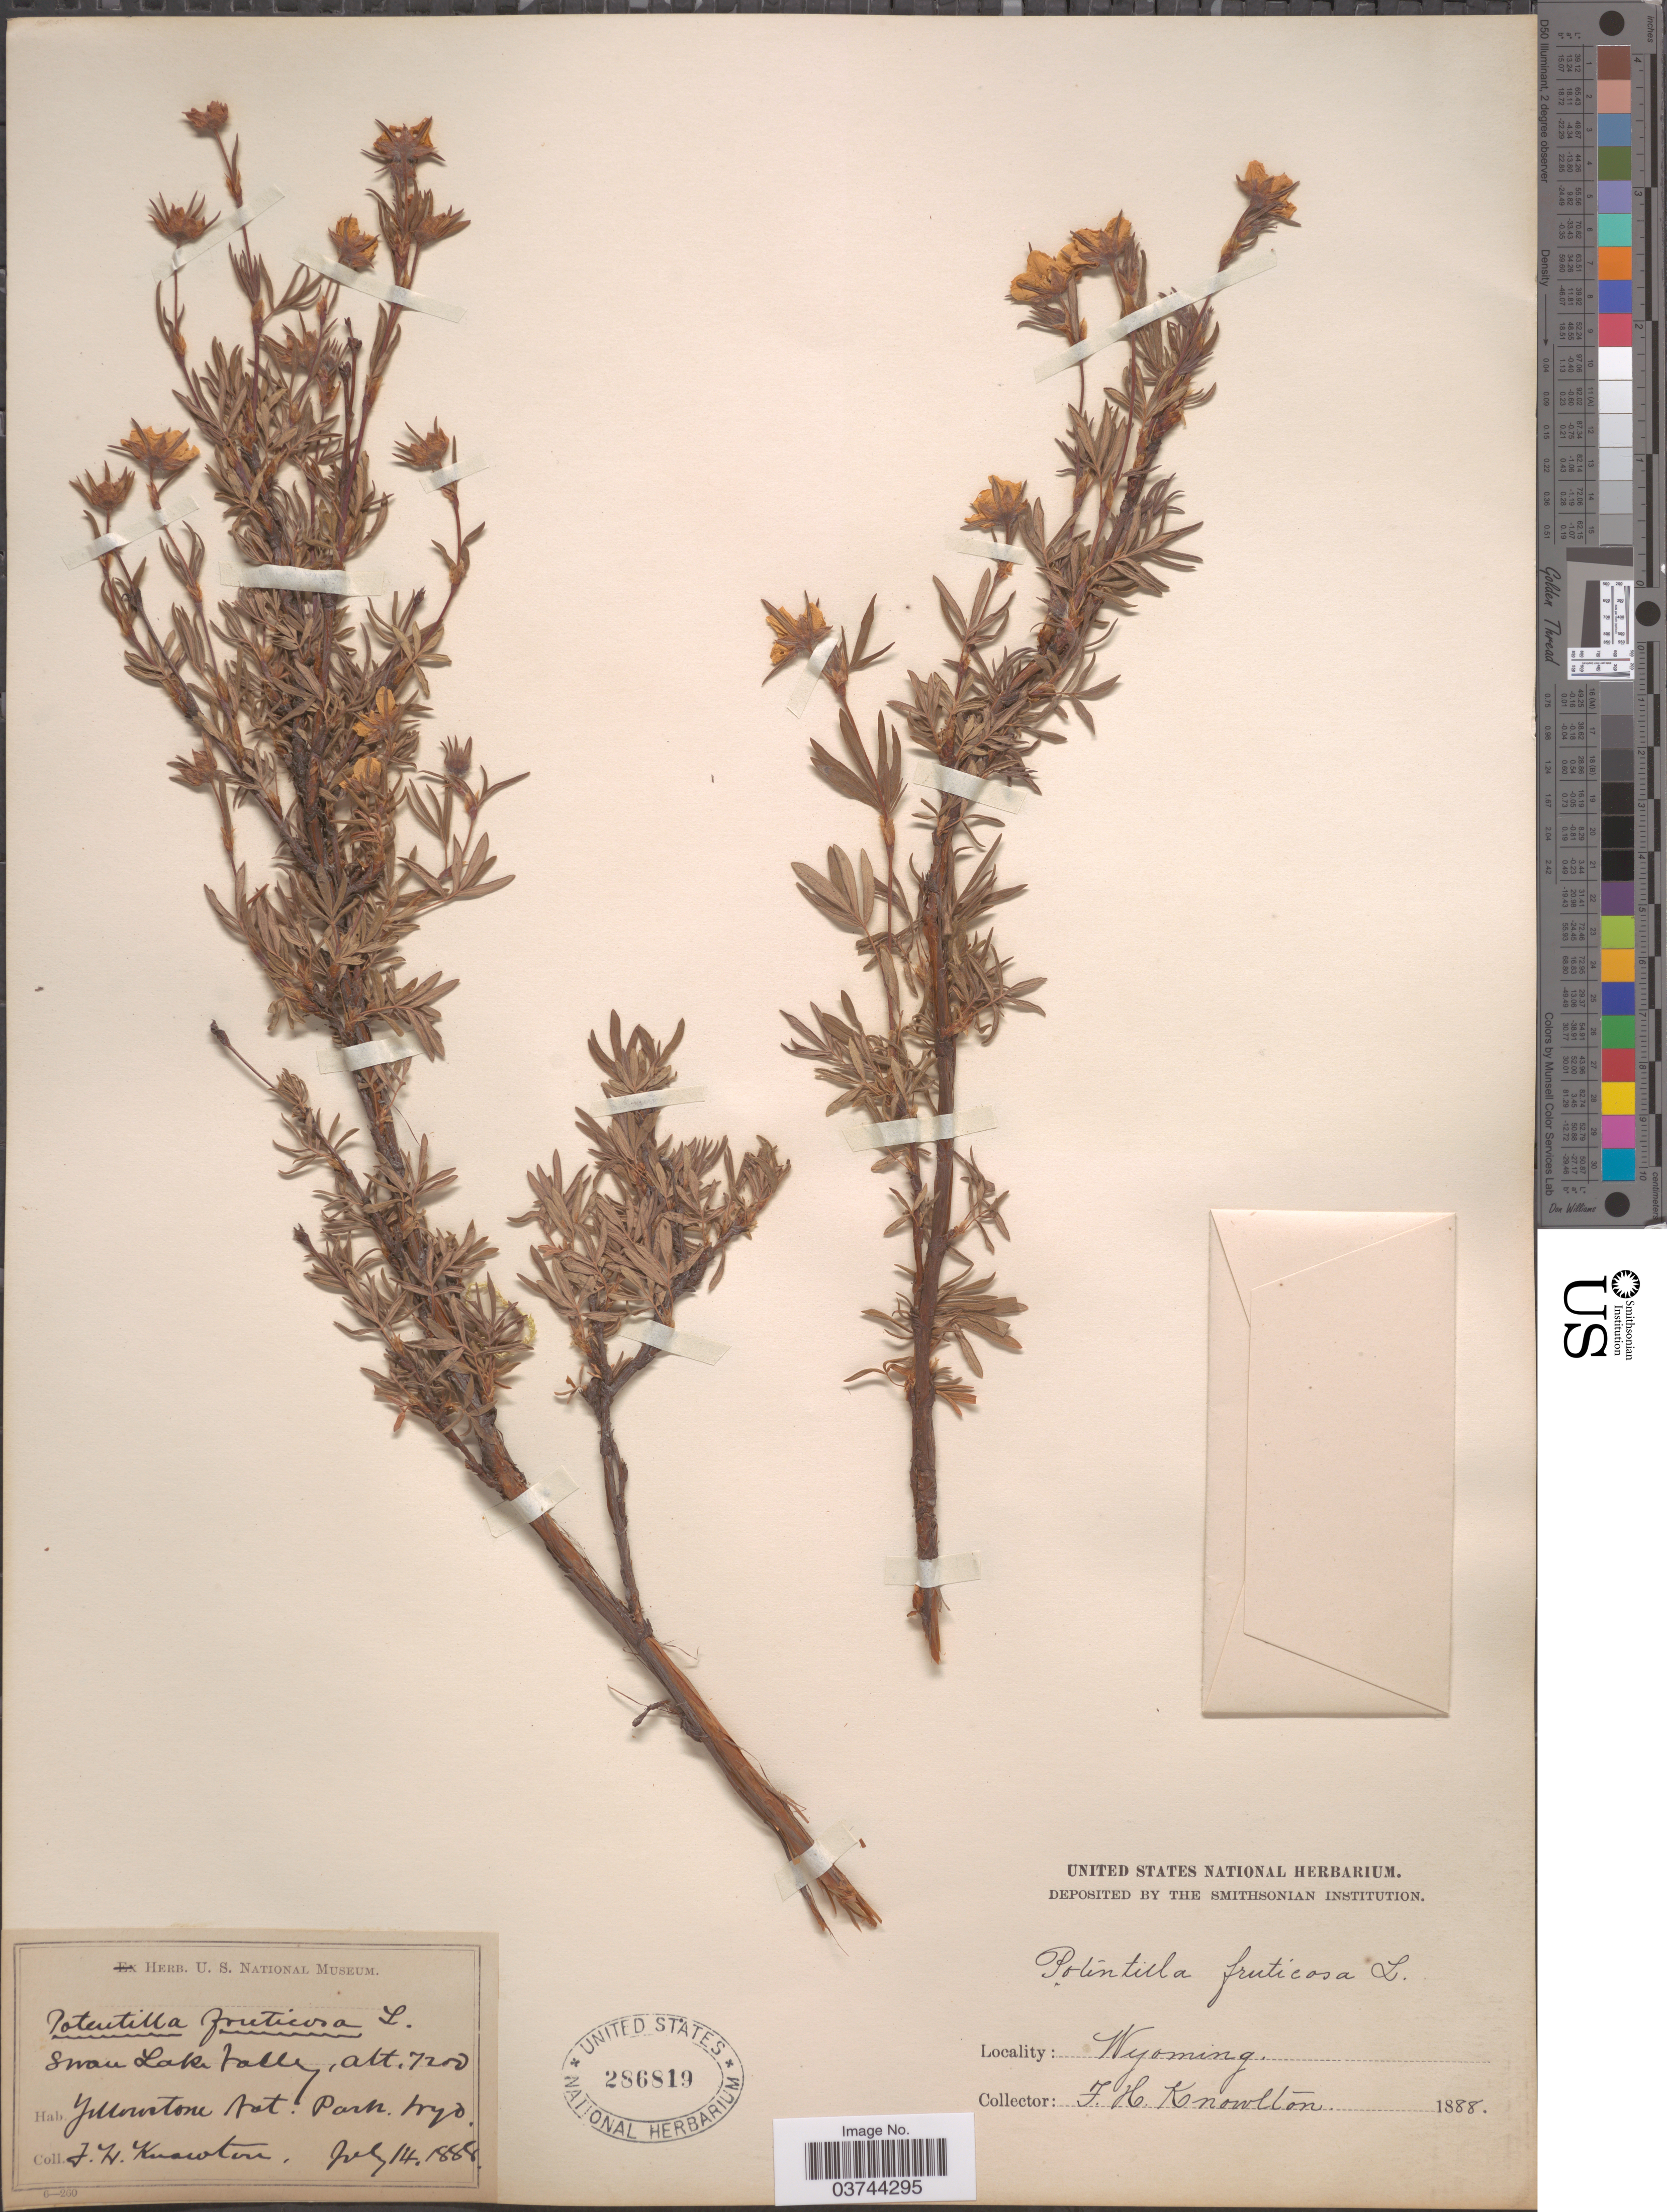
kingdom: Plantae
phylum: Tracheophyta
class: Magnoliopsida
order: Rosales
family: Rosaceae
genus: Dasiphora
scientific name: Dasiphora fruticosa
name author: (L.) Rydb.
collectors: F. H. Knowlton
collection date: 1888-07-14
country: United States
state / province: Wyoming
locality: Swan Lake Valley. Yellowstone Nat. Park.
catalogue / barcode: US 286819